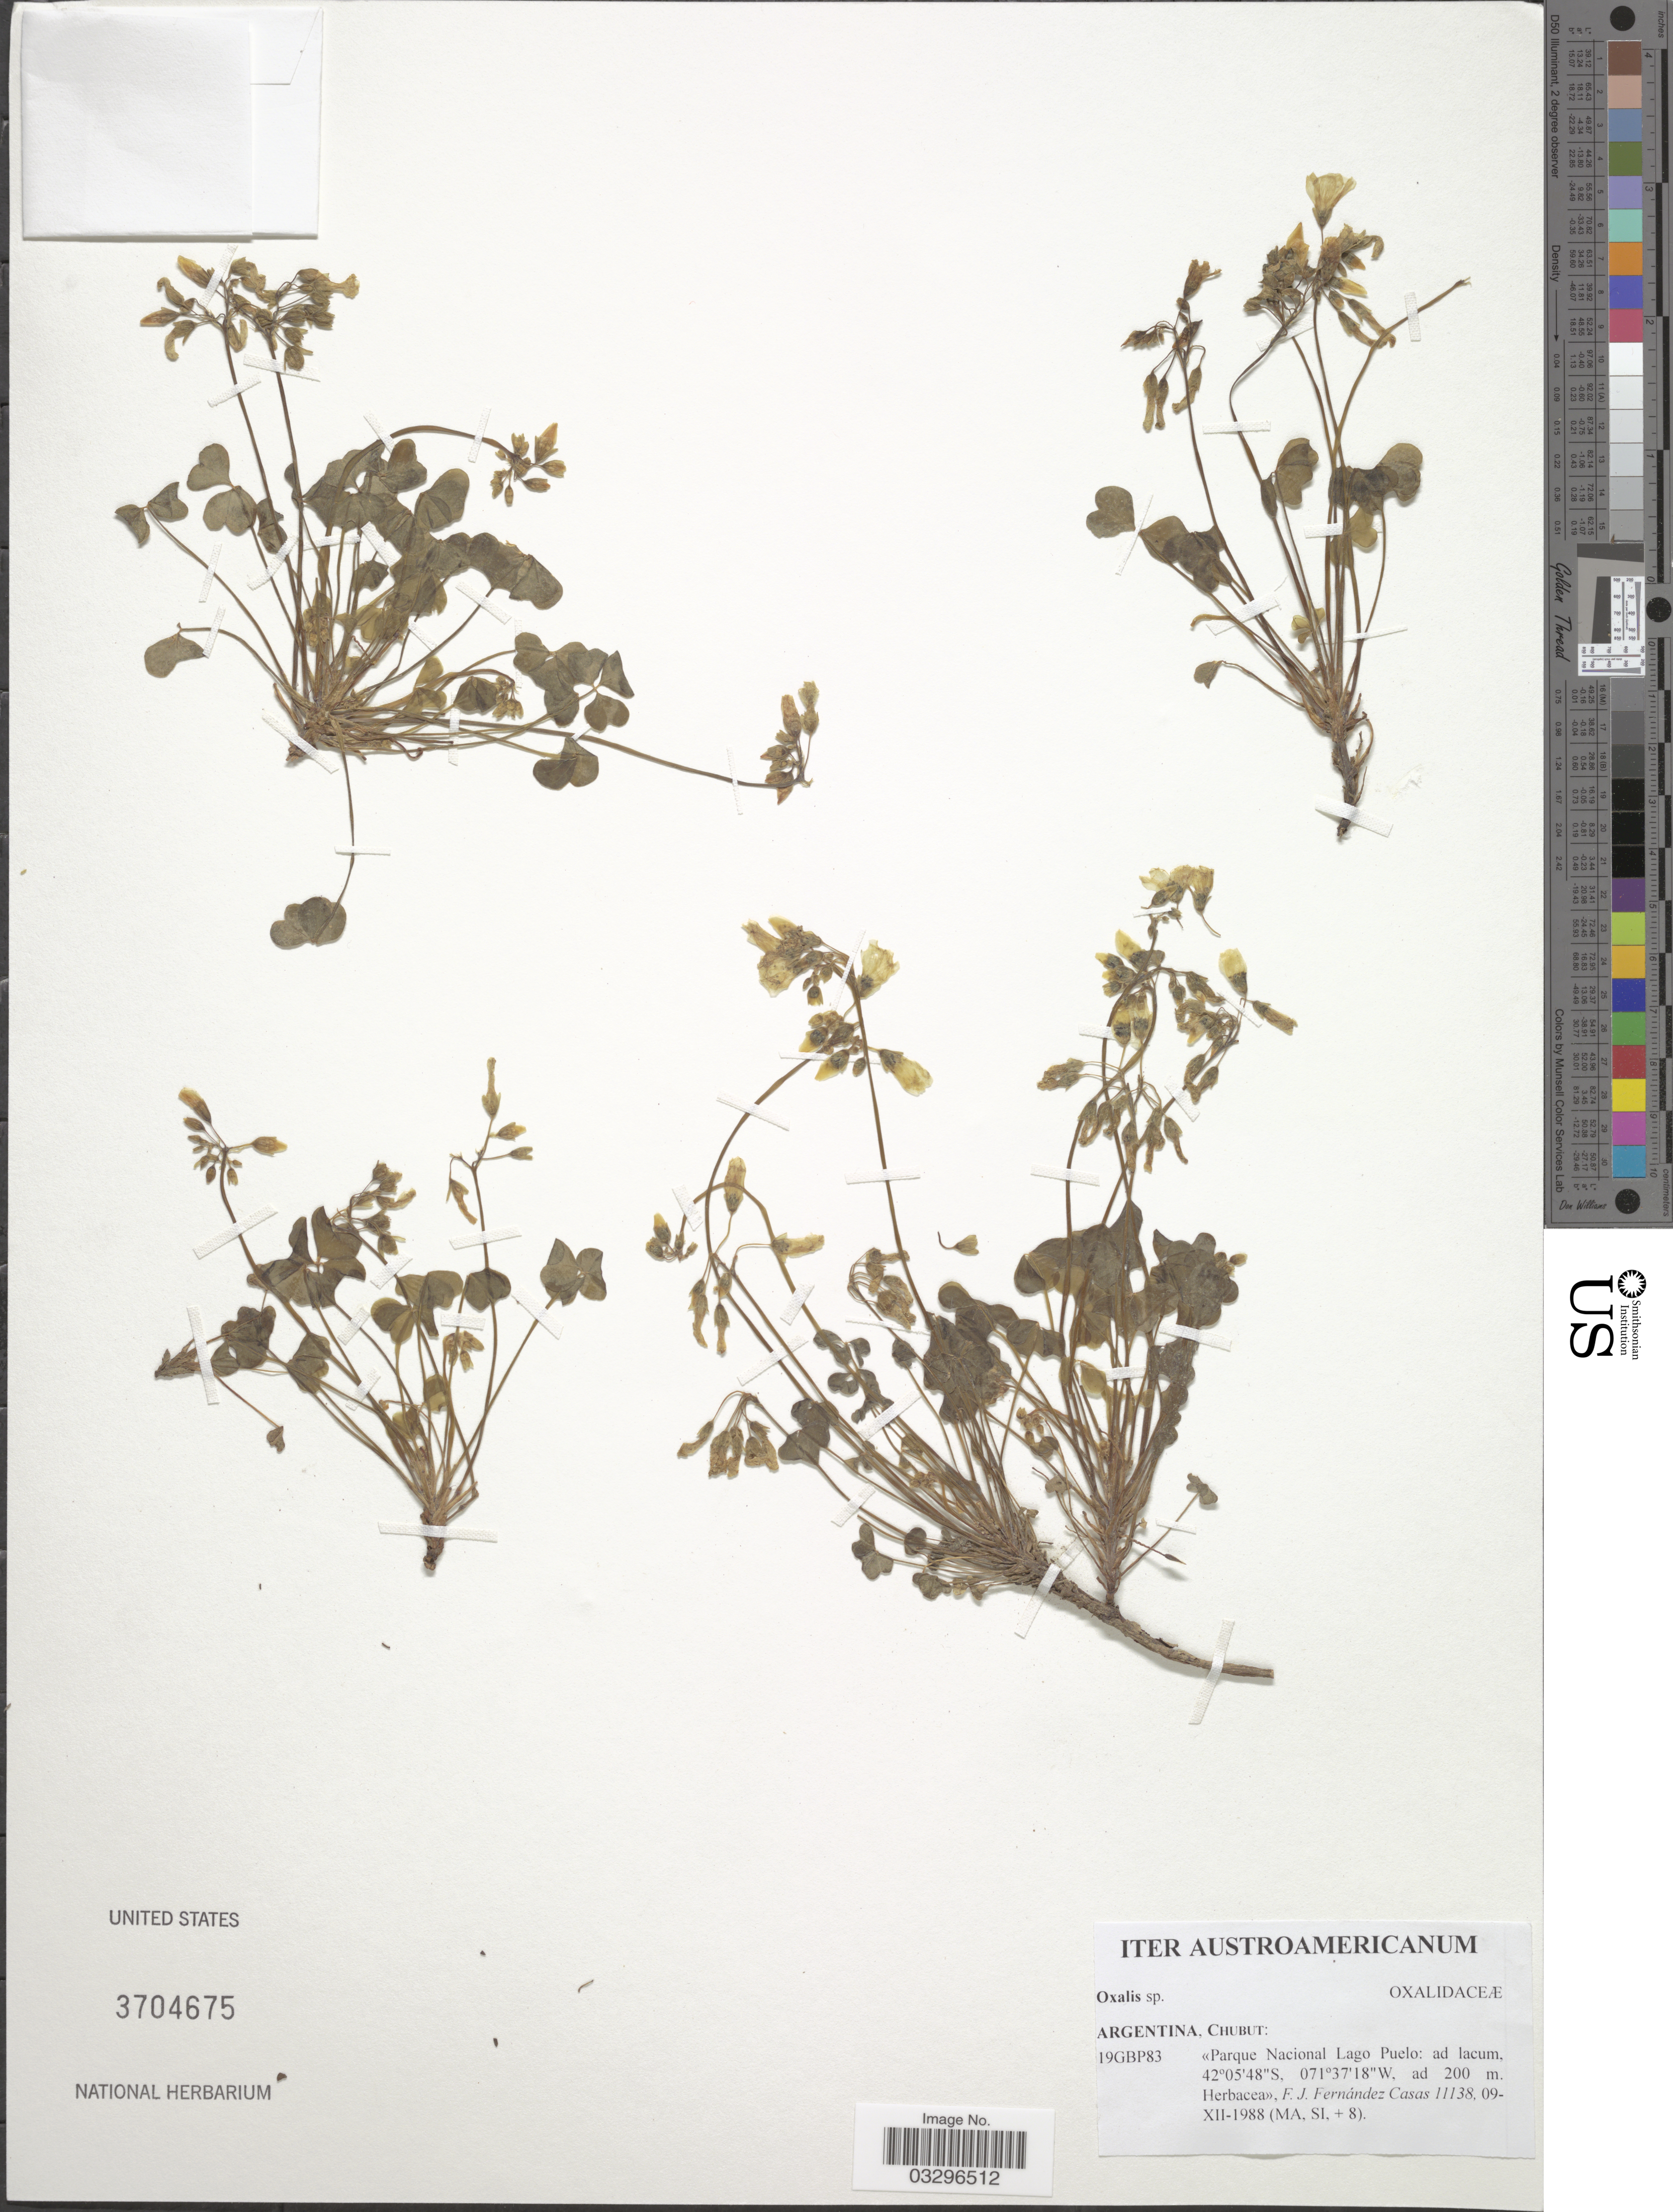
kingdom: Plantae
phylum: Tracheophyta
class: Magnoliopsida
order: Oxalidales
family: Oxalidaceae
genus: Oxalis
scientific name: Oxalis sp.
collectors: F. Casas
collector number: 11138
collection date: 1988-12-09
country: Argentina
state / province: Chubut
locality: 19GBP83, Parque Nacional Lago Puelo: ad lacum.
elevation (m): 200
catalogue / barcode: US 3704675